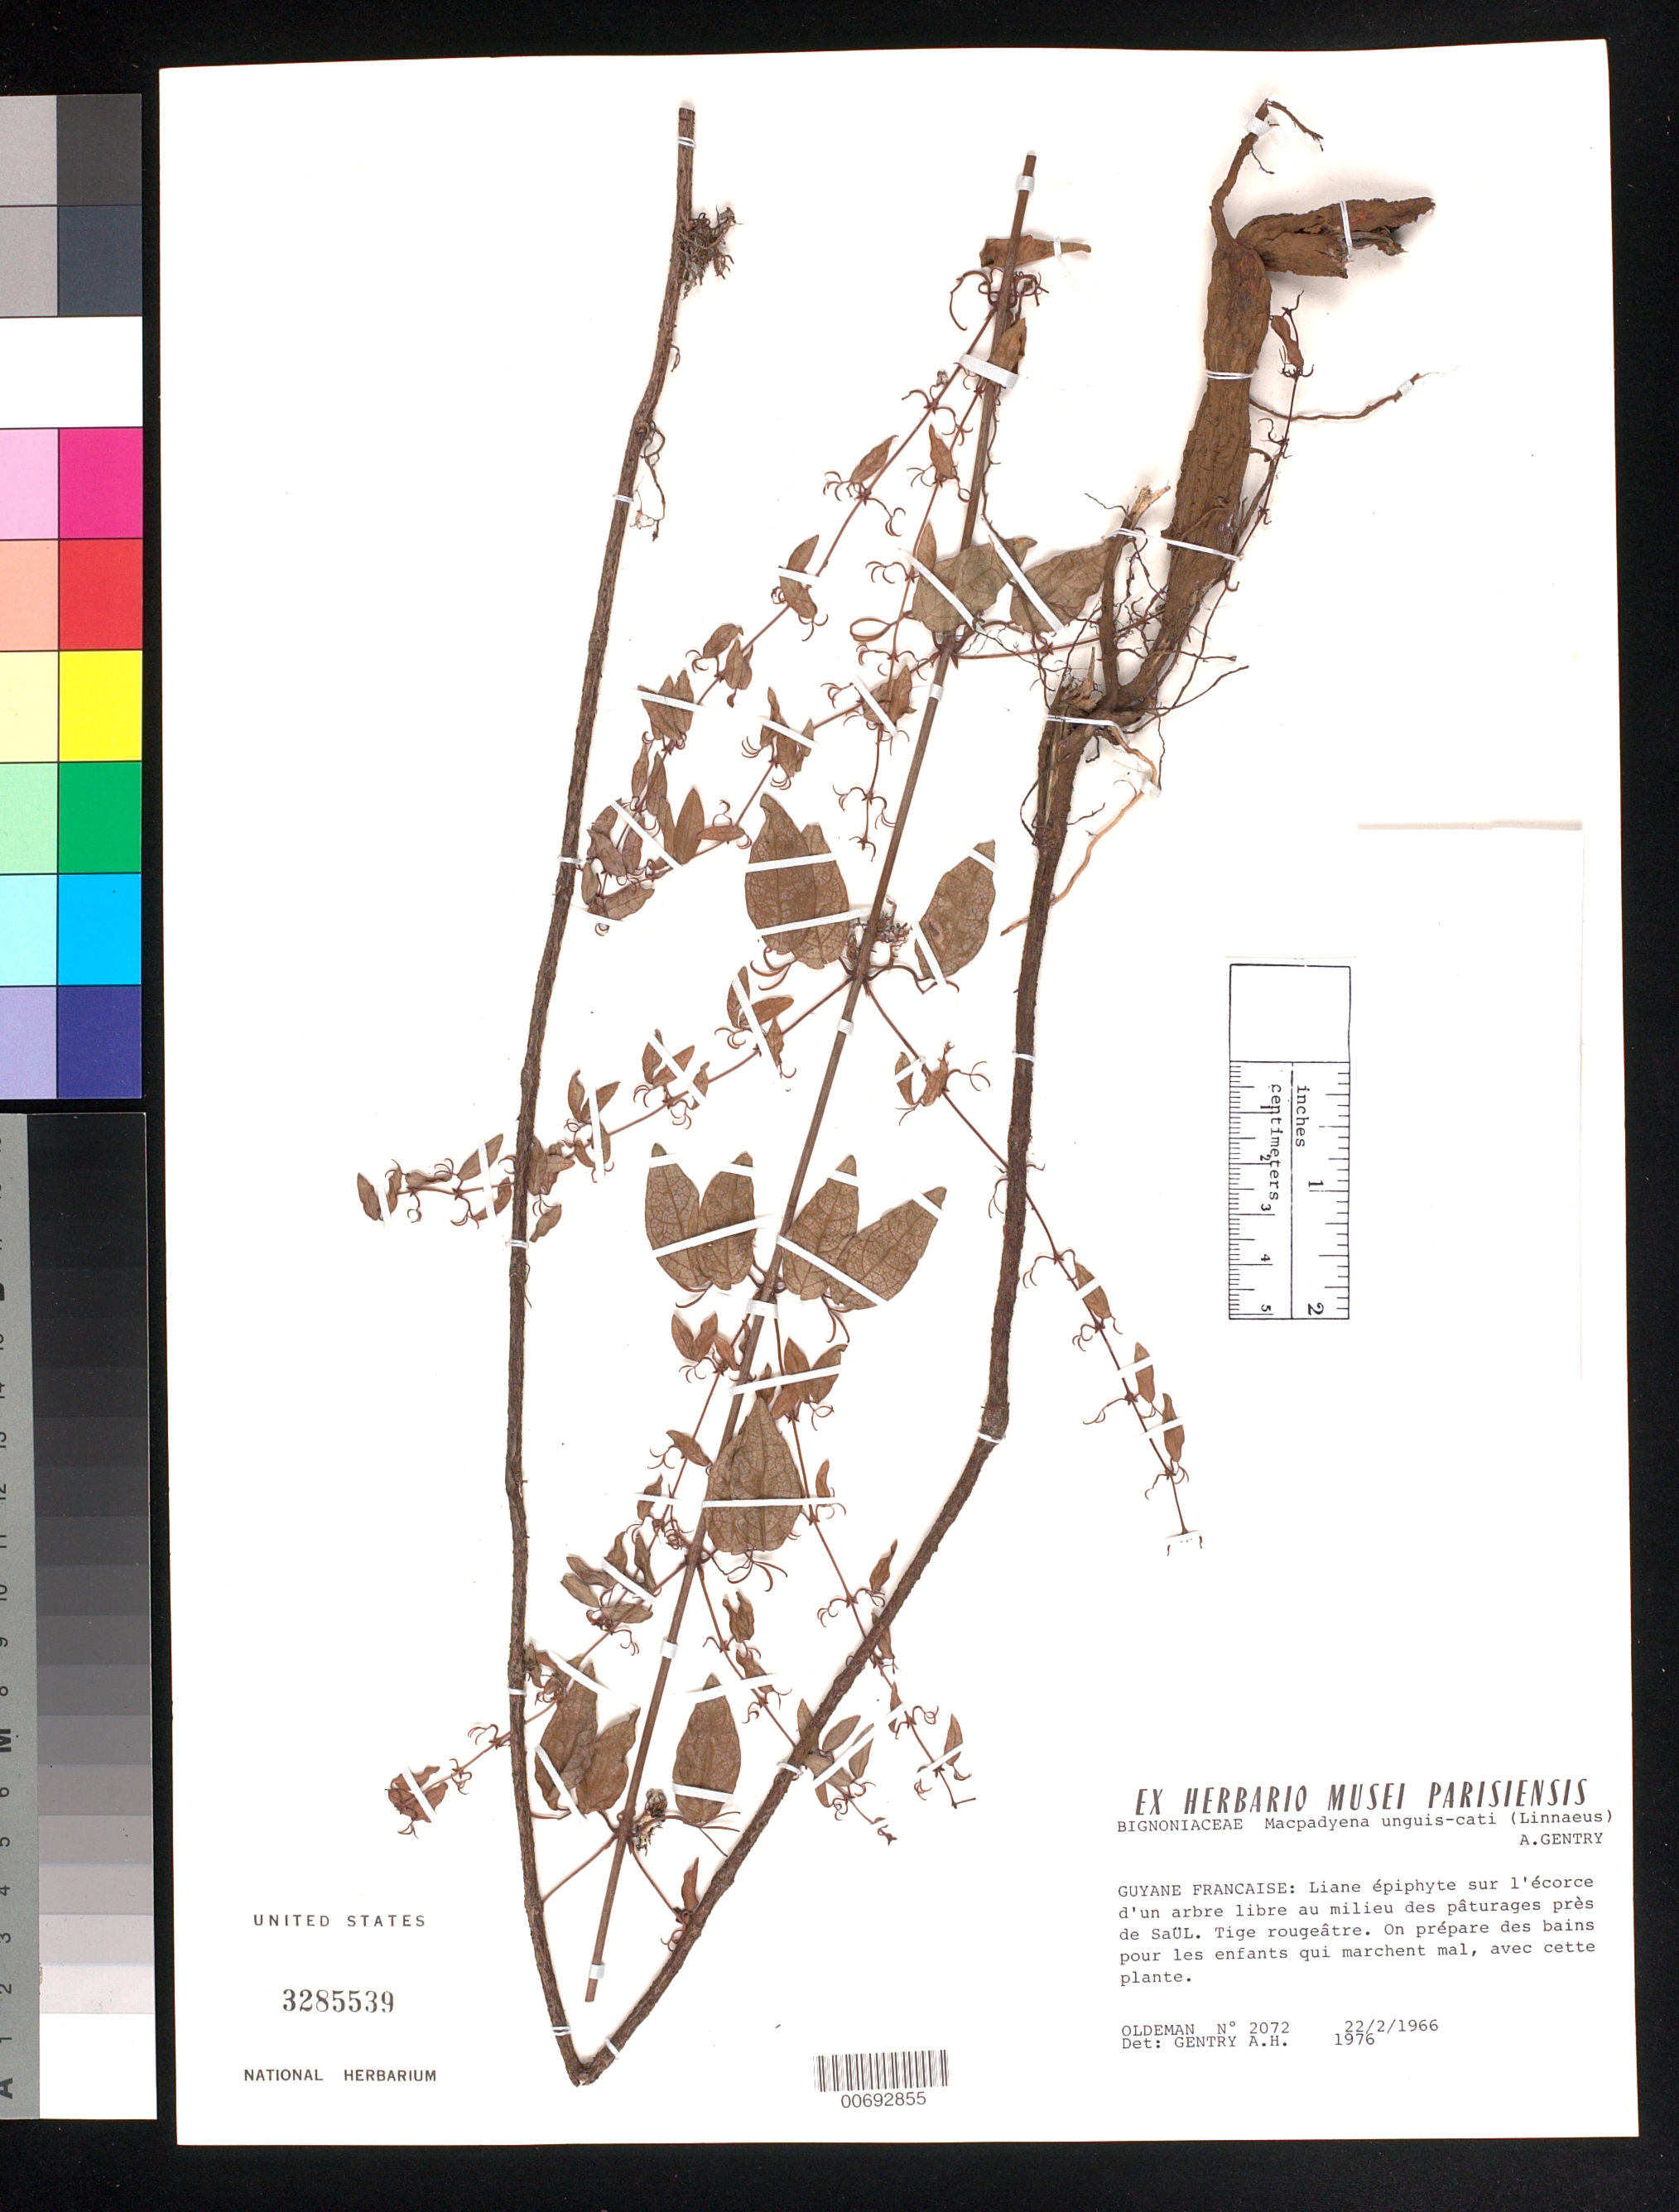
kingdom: Plantae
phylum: Tracheophyta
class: Magnoliopsida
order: Lamiales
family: Bignoniaceae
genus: Dolichandra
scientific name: Dolichandra unguis-cati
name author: (L.) L.G. Lohmann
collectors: R. Oldeman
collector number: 2072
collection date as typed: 22-Feb-66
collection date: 1966-02-22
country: French Guiana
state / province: Saint-Laurent-du-Maroni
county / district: Saül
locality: Saül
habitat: Arbre libre au milieu des paturages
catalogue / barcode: US 3285539